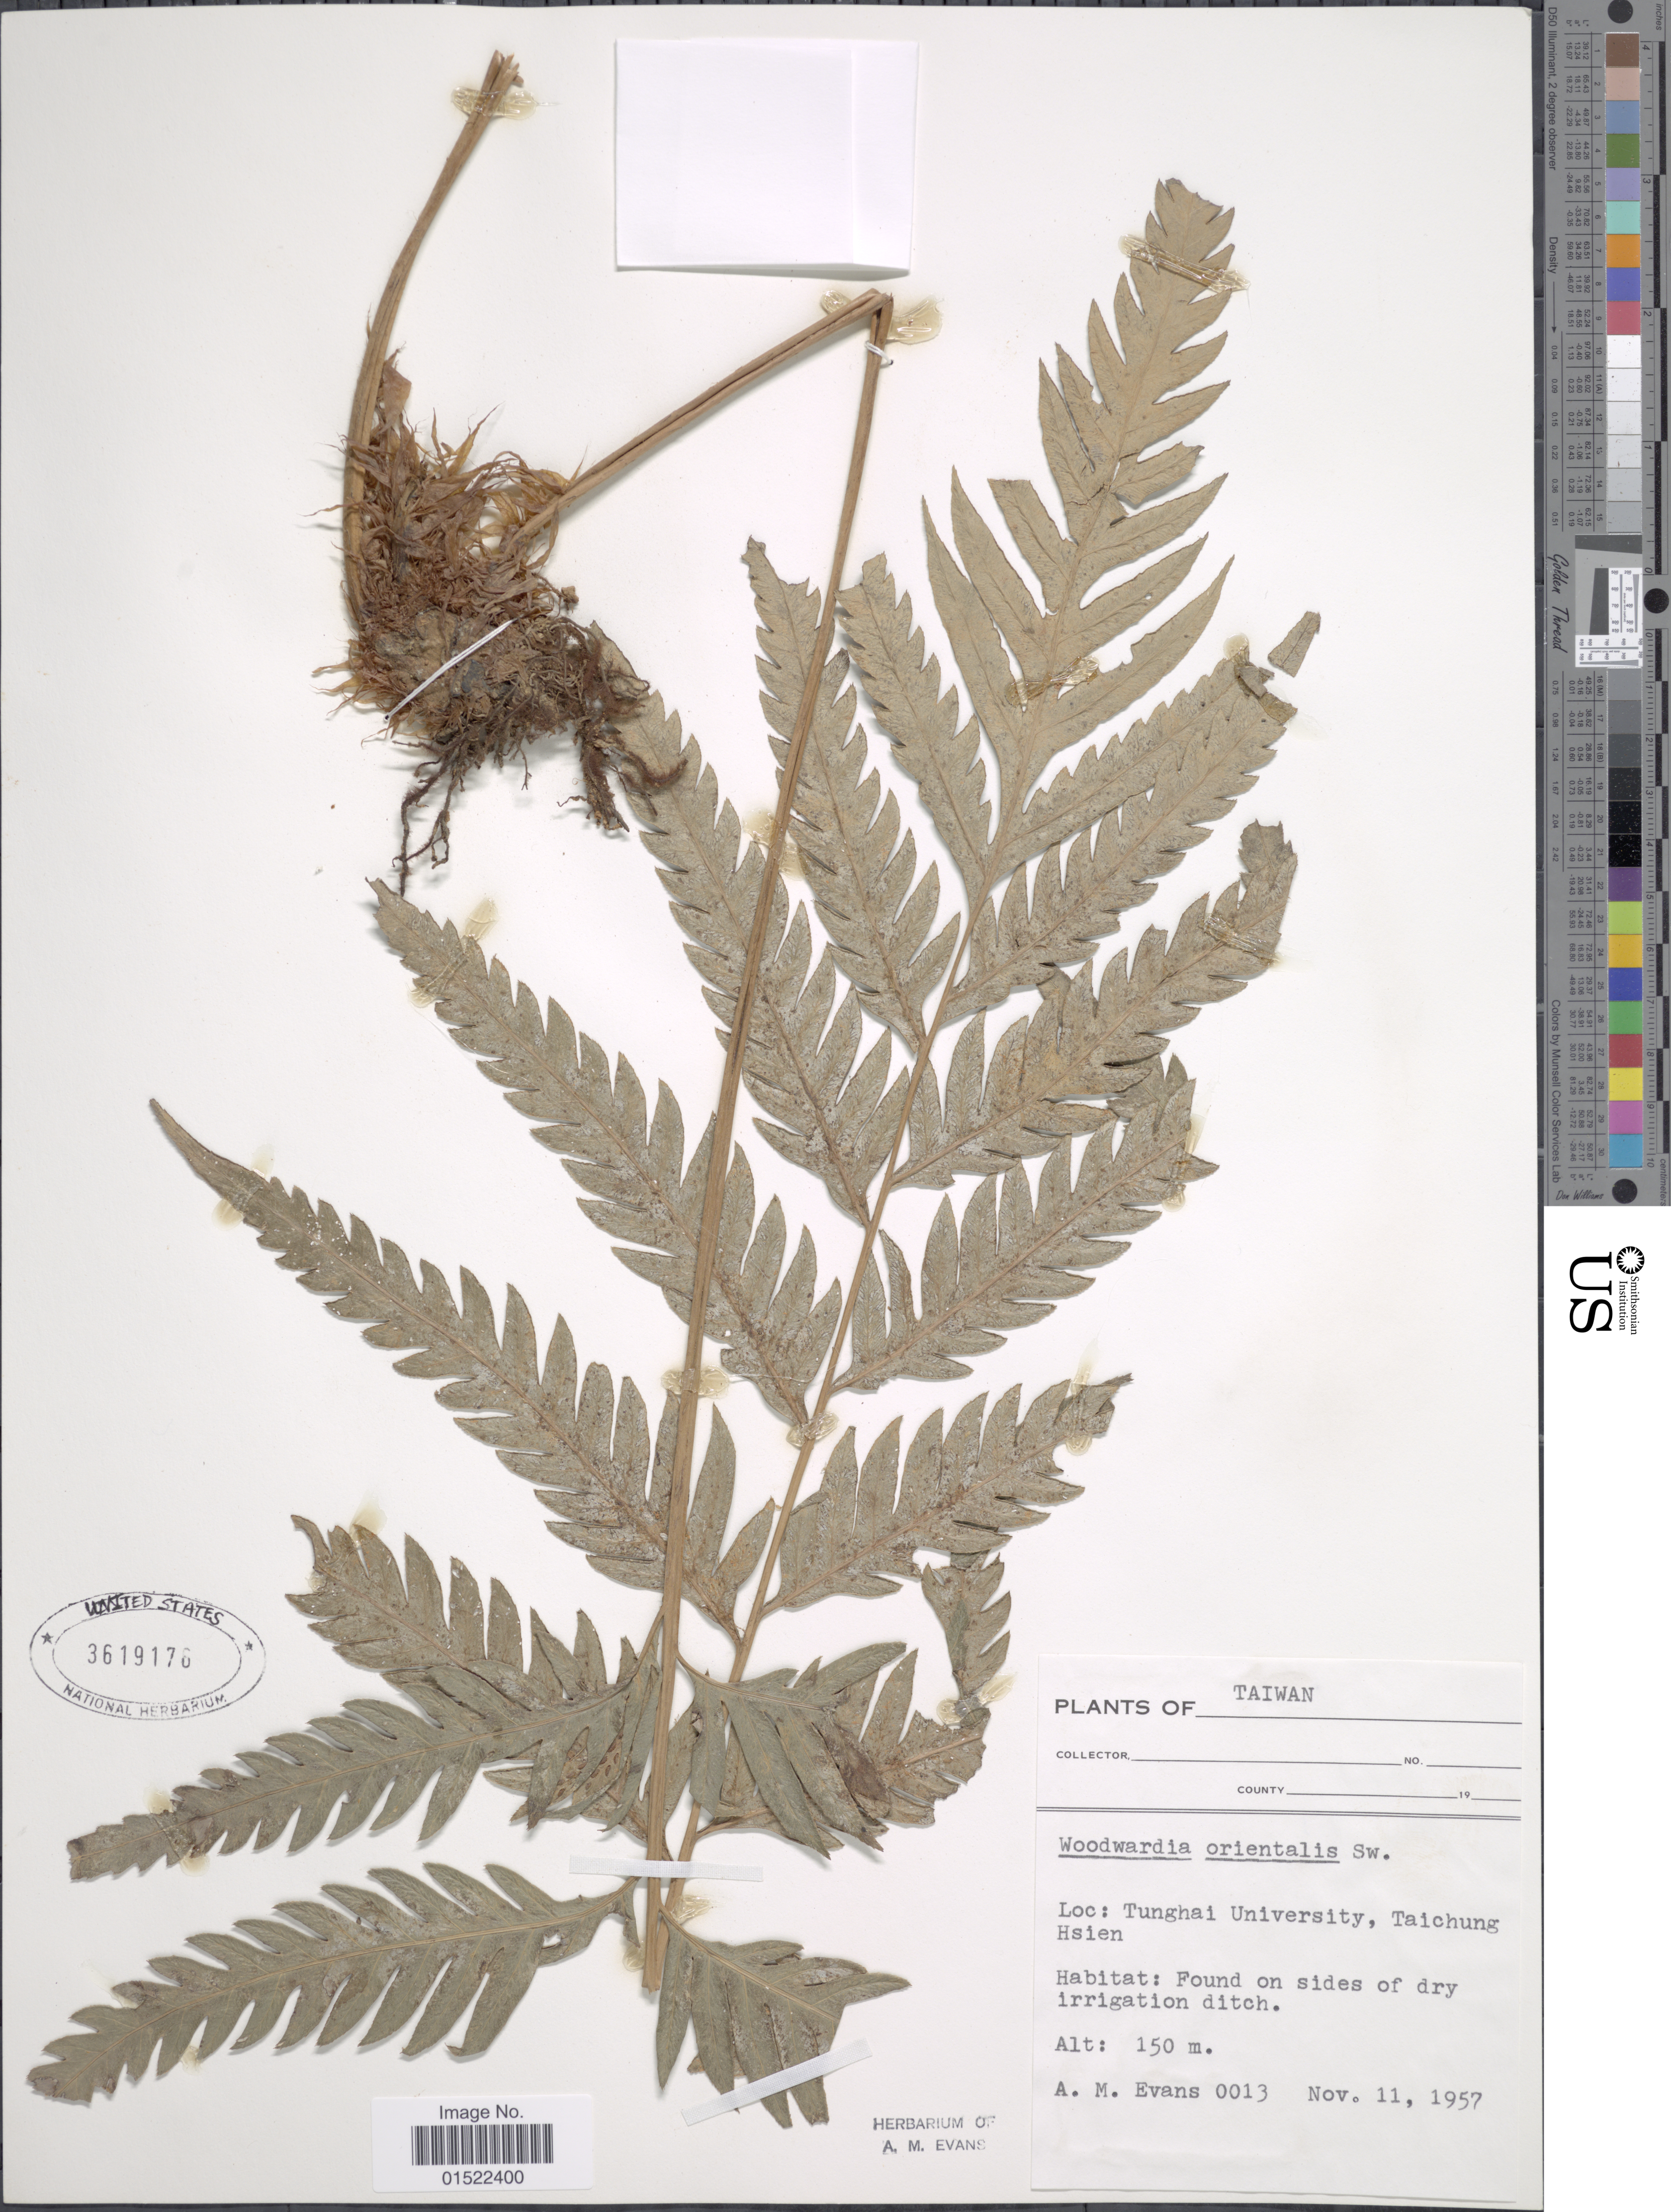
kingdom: Plantae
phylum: Tracheophyta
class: Polypodiopsida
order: Polypodiales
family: Blechnaceae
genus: Woodwardia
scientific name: Woodwardia orientalis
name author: Sw.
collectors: A. M. Evans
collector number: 0013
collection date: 1957-11-11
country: Taiwan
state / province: Taichung City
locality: Tunghai University, Taichung Hsien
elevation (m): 150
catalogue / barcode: US 3619176